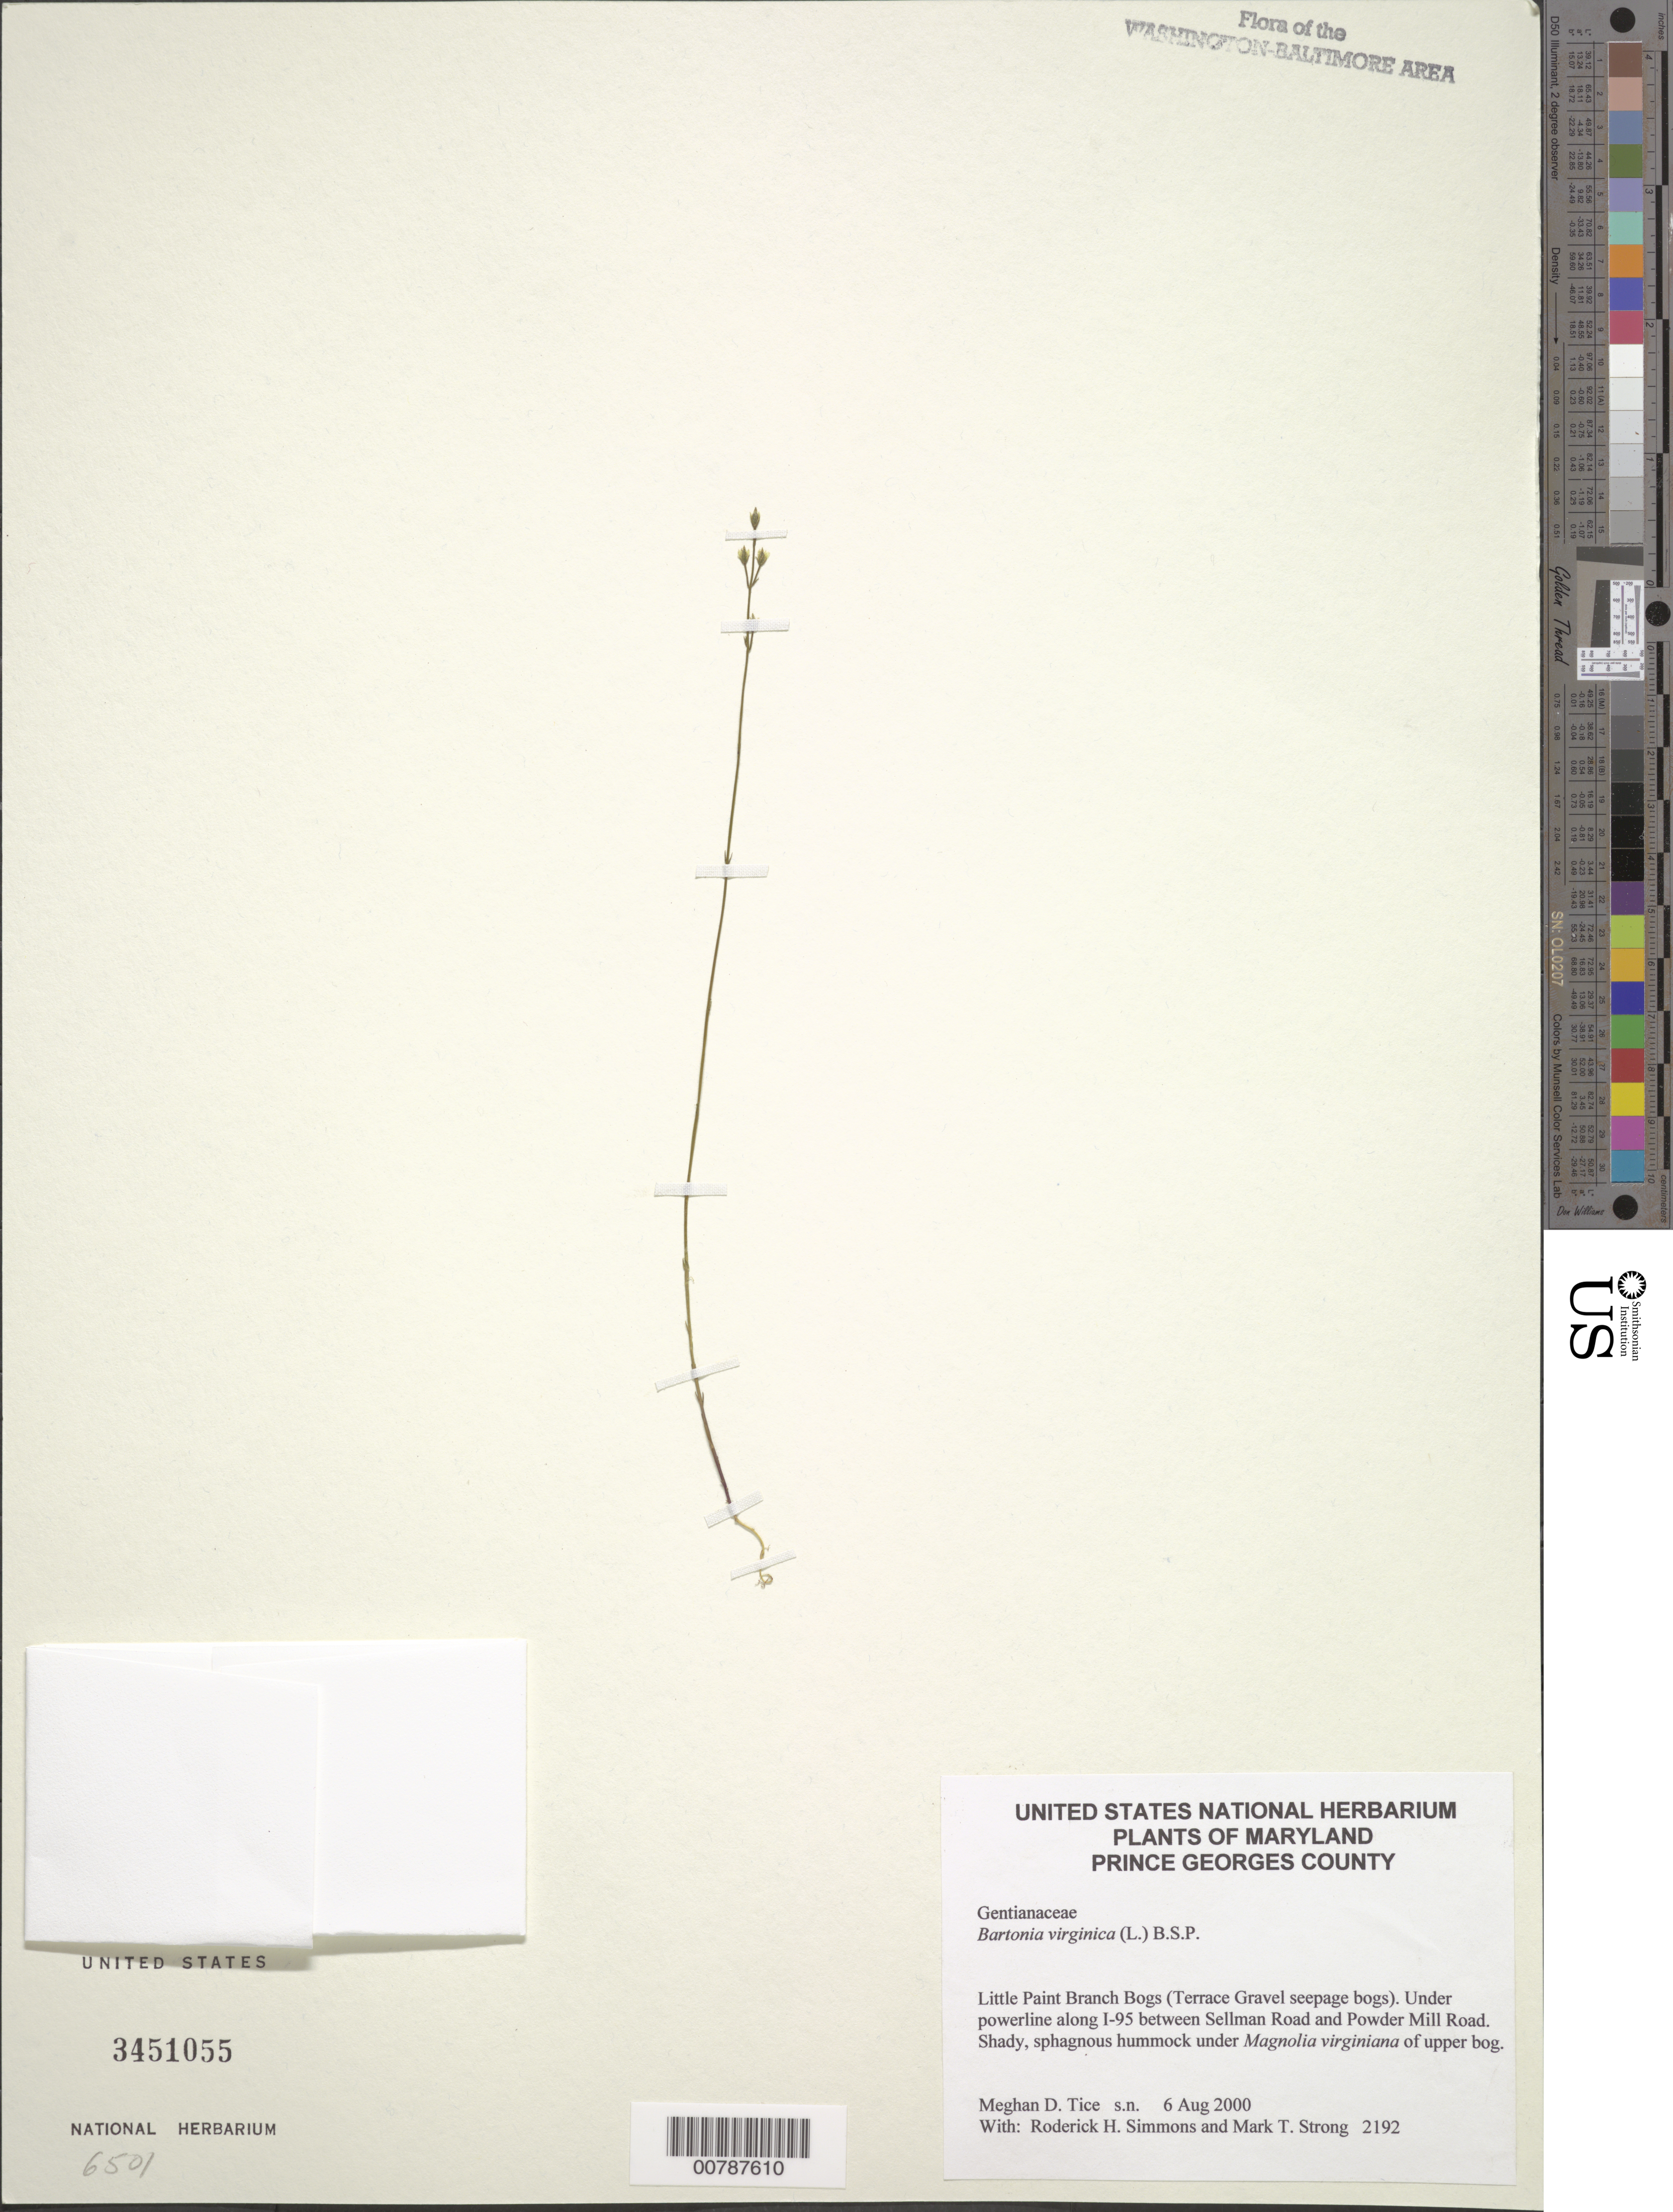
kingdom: Plantae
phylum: Tracheophyta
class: Magnoliopsida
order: Gentianales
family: Gentianaceae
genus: Bartonia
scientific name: Bartonia virginica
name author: (L.) Britton, Stearns & Poggenb.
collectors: M. Tice, R. H. Simmons & M. T. Strong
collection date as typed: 6 Aug 2000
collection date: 2000-08-06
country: United States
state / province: Maryland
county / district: Prince George's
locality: Little Paint Branch Bogs (Terrace Gravel seepage bogs). Under powerline along I-95 between Sellman Road and Powder Mill Road.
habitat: Shady, sphagnous hummock under Magnolia virginiana of upper bog.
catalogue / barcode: US 3451055